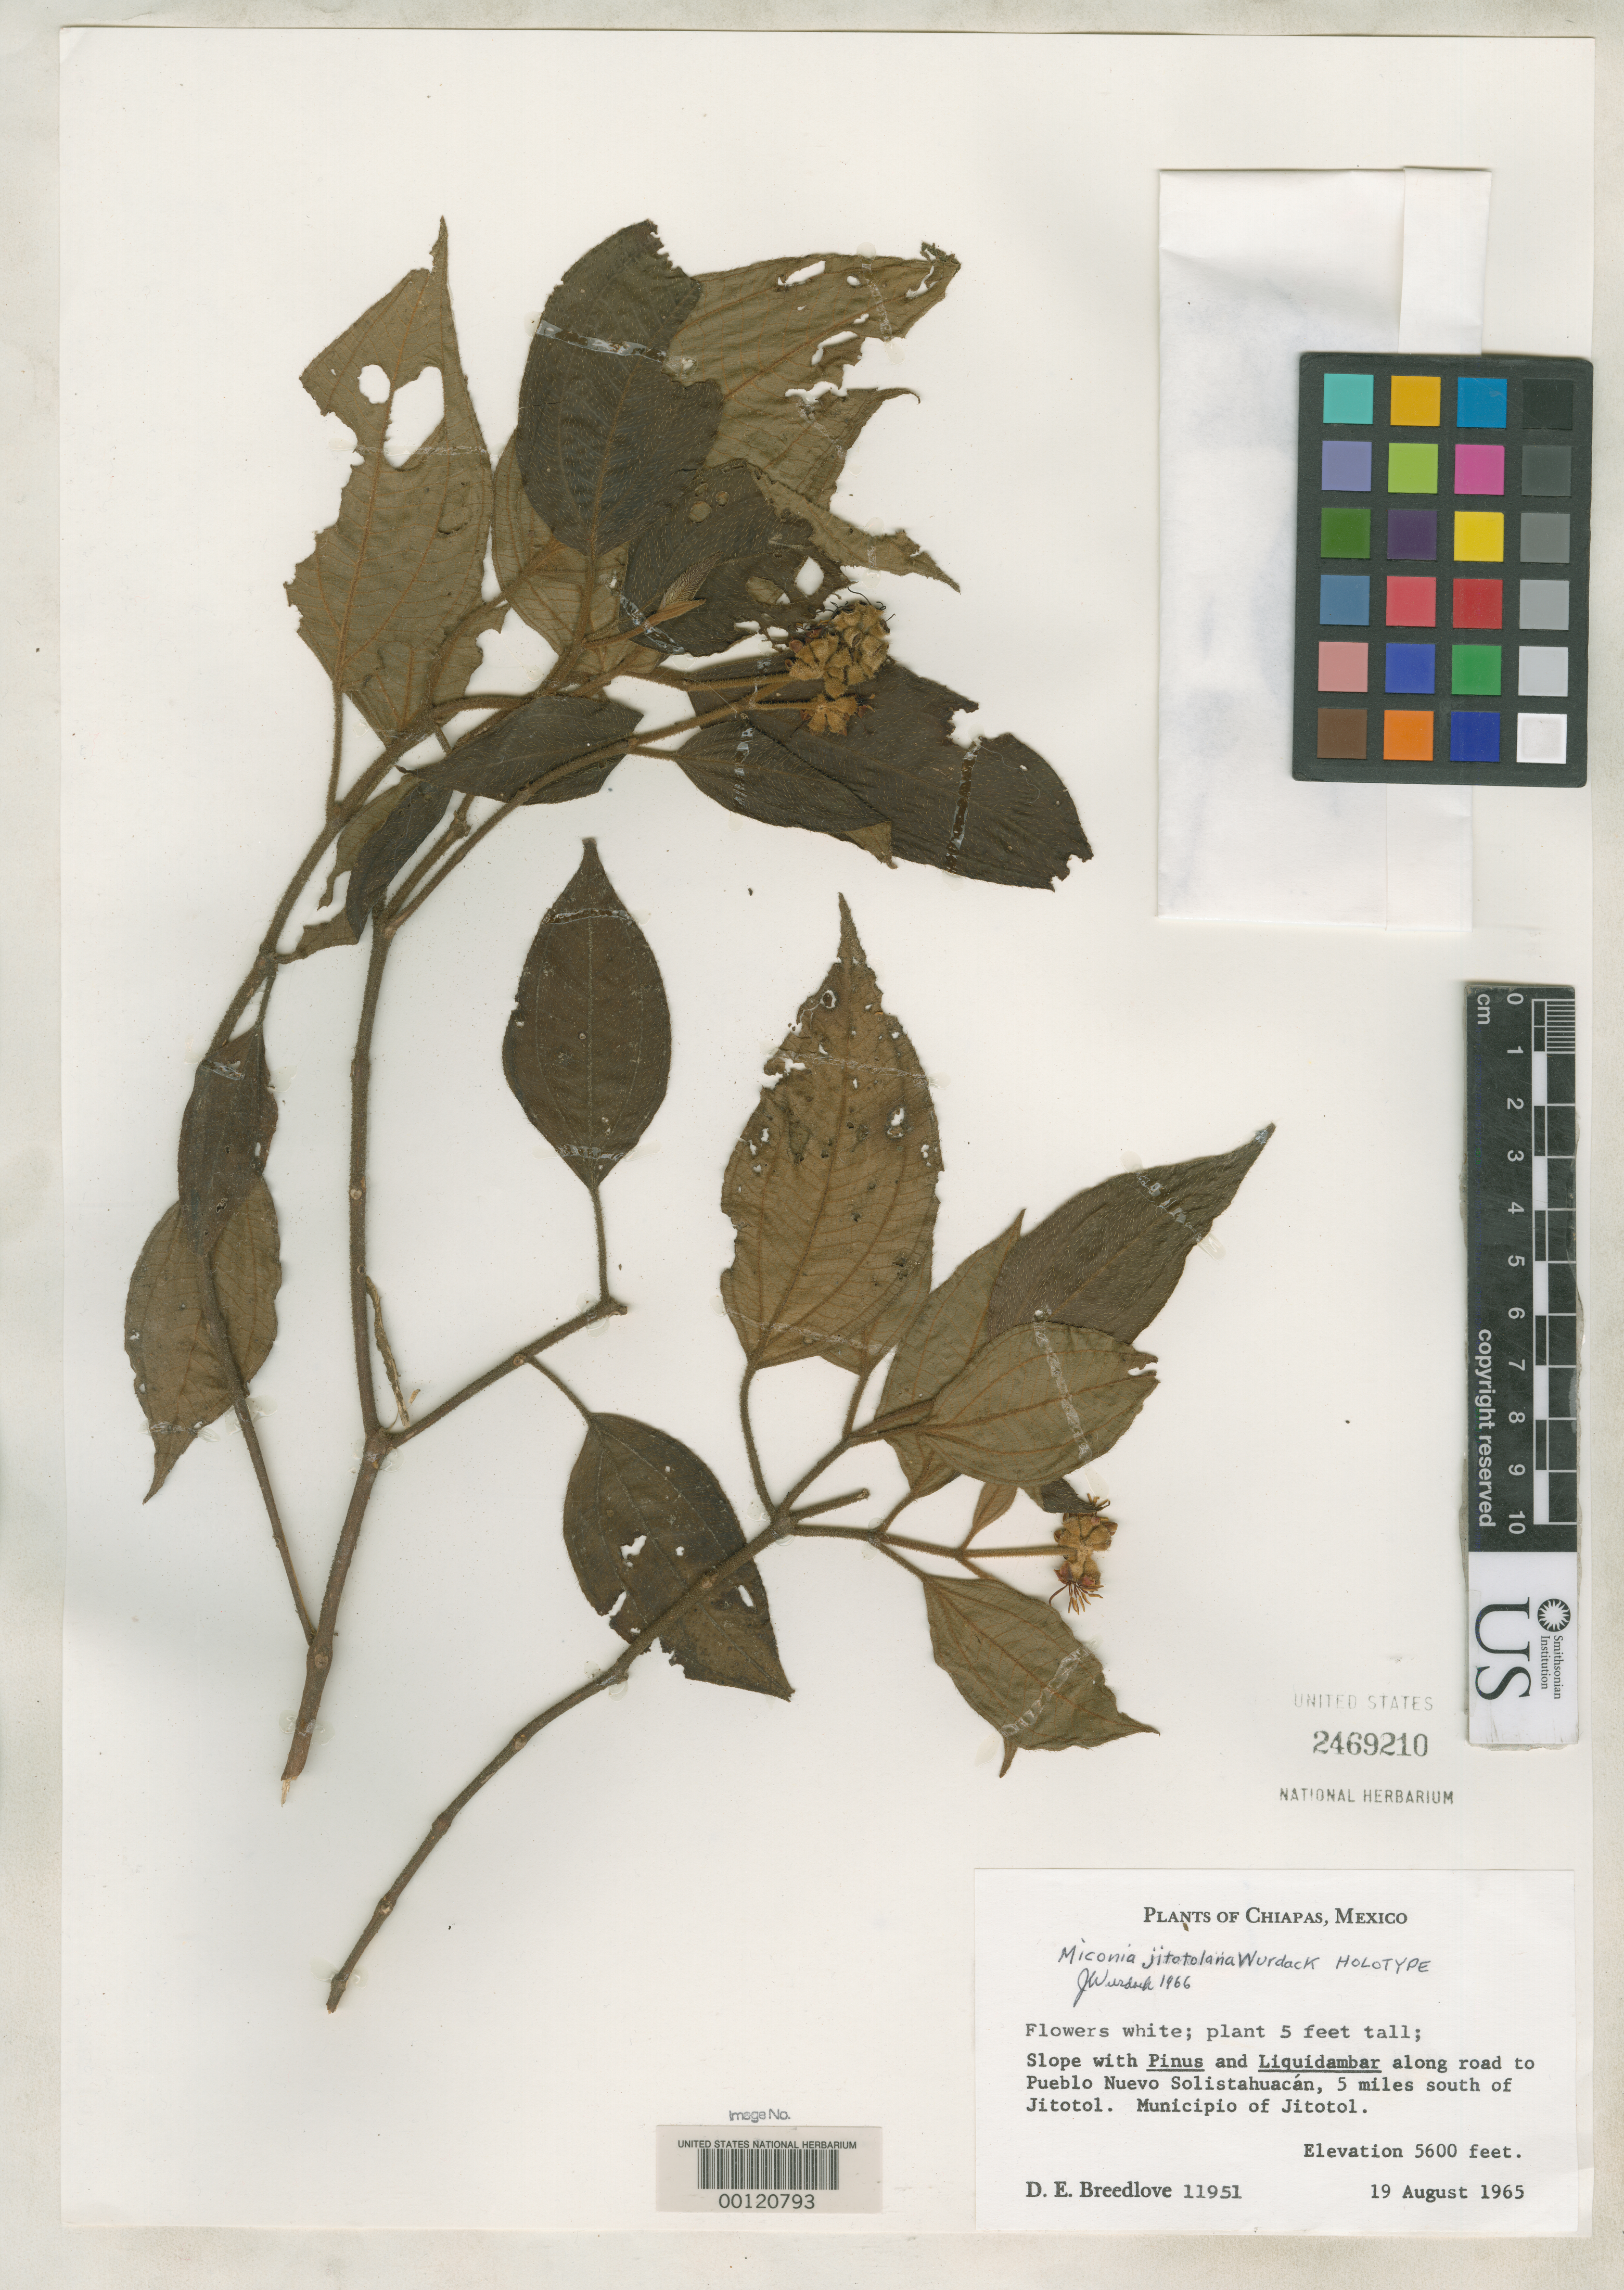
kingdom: Plantae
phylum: Tracheophyta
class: Magnoliopsida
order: Myrtales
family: Melastomataceae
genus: Miconia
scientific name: Miconia jitotolana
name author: Wurdack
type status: Holotype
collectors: D. E. Breedlove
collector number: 11951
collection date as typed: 19 Aug 1965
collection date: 1965-08-19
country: Mexico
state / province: Chiapas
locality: Jitotol.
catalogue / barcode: US 2469210